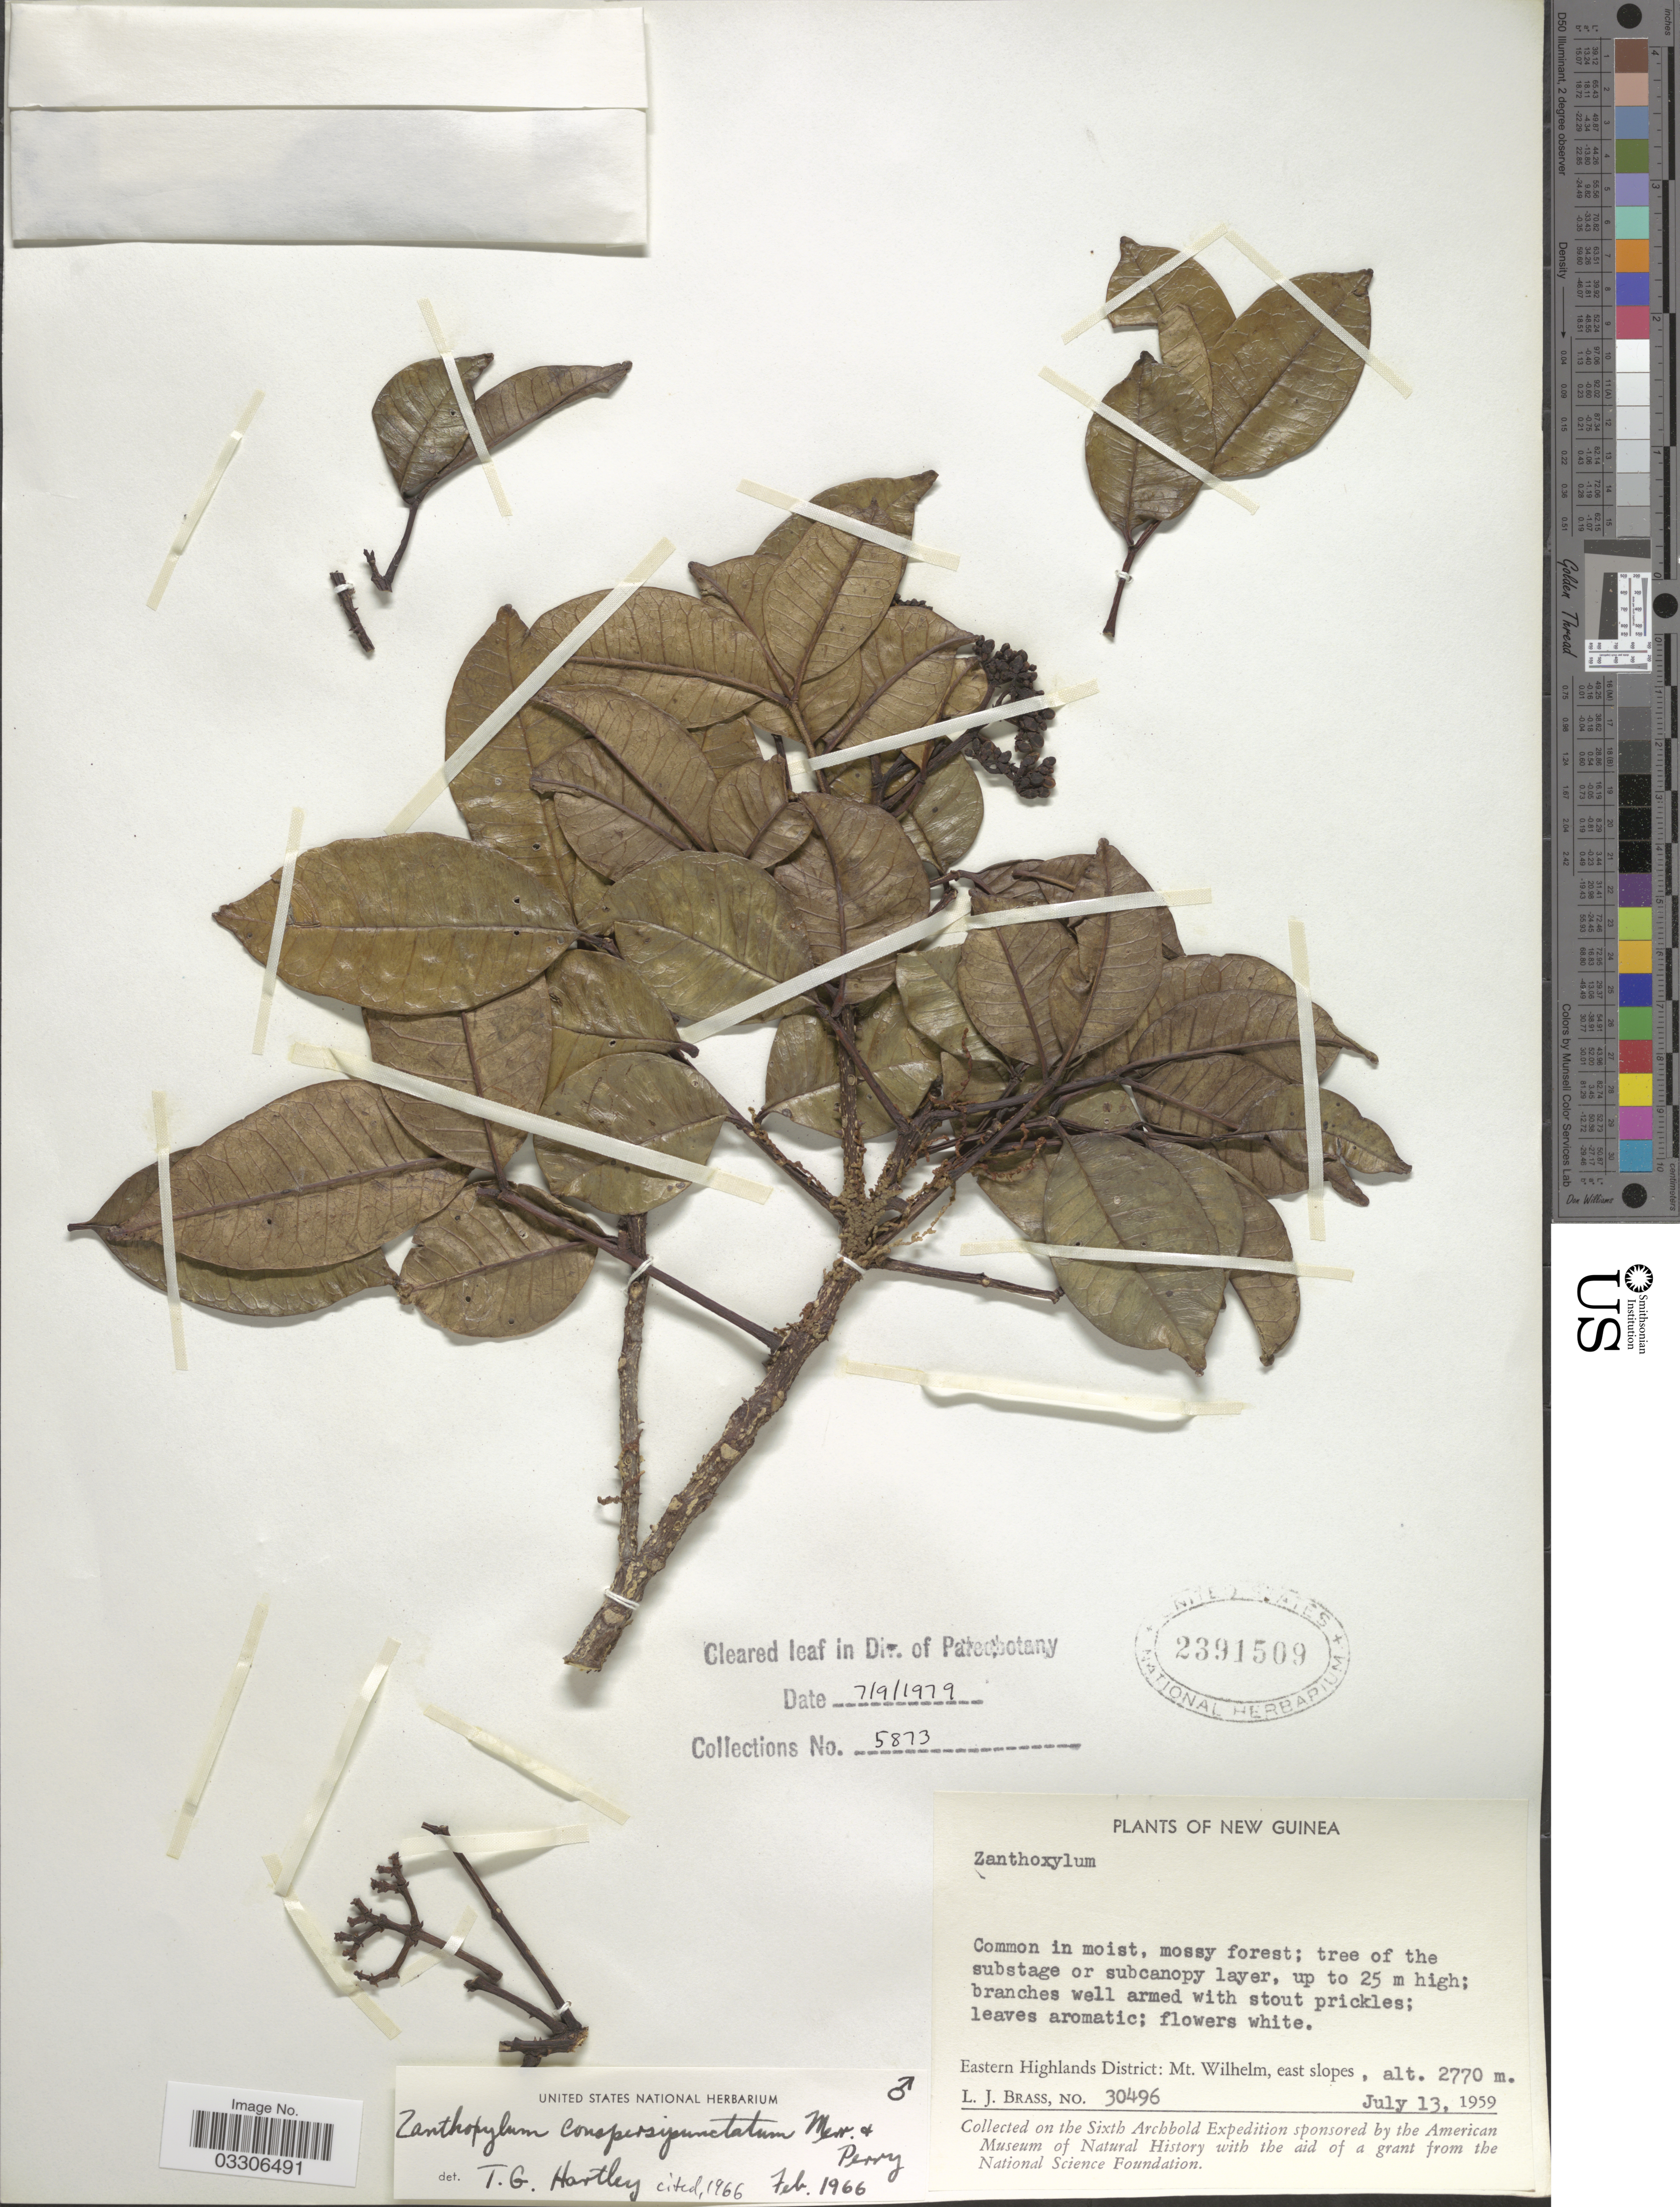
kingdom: Plantae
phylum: Tracheophyta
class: Magnoliopsida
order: Sapindales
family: Rutaceae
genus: Zanthoxylum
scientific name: Zanthoxylum conspersipunctatum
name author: Merr. & L.M. Perry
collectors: L. J. Brass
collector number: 30496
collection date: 1959-07-13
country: Papua New Guinea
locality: New Guinea. Eastern Highlands District: Mt. Wilhelm, east slopes.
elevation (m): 2770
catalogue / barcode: US 2391509